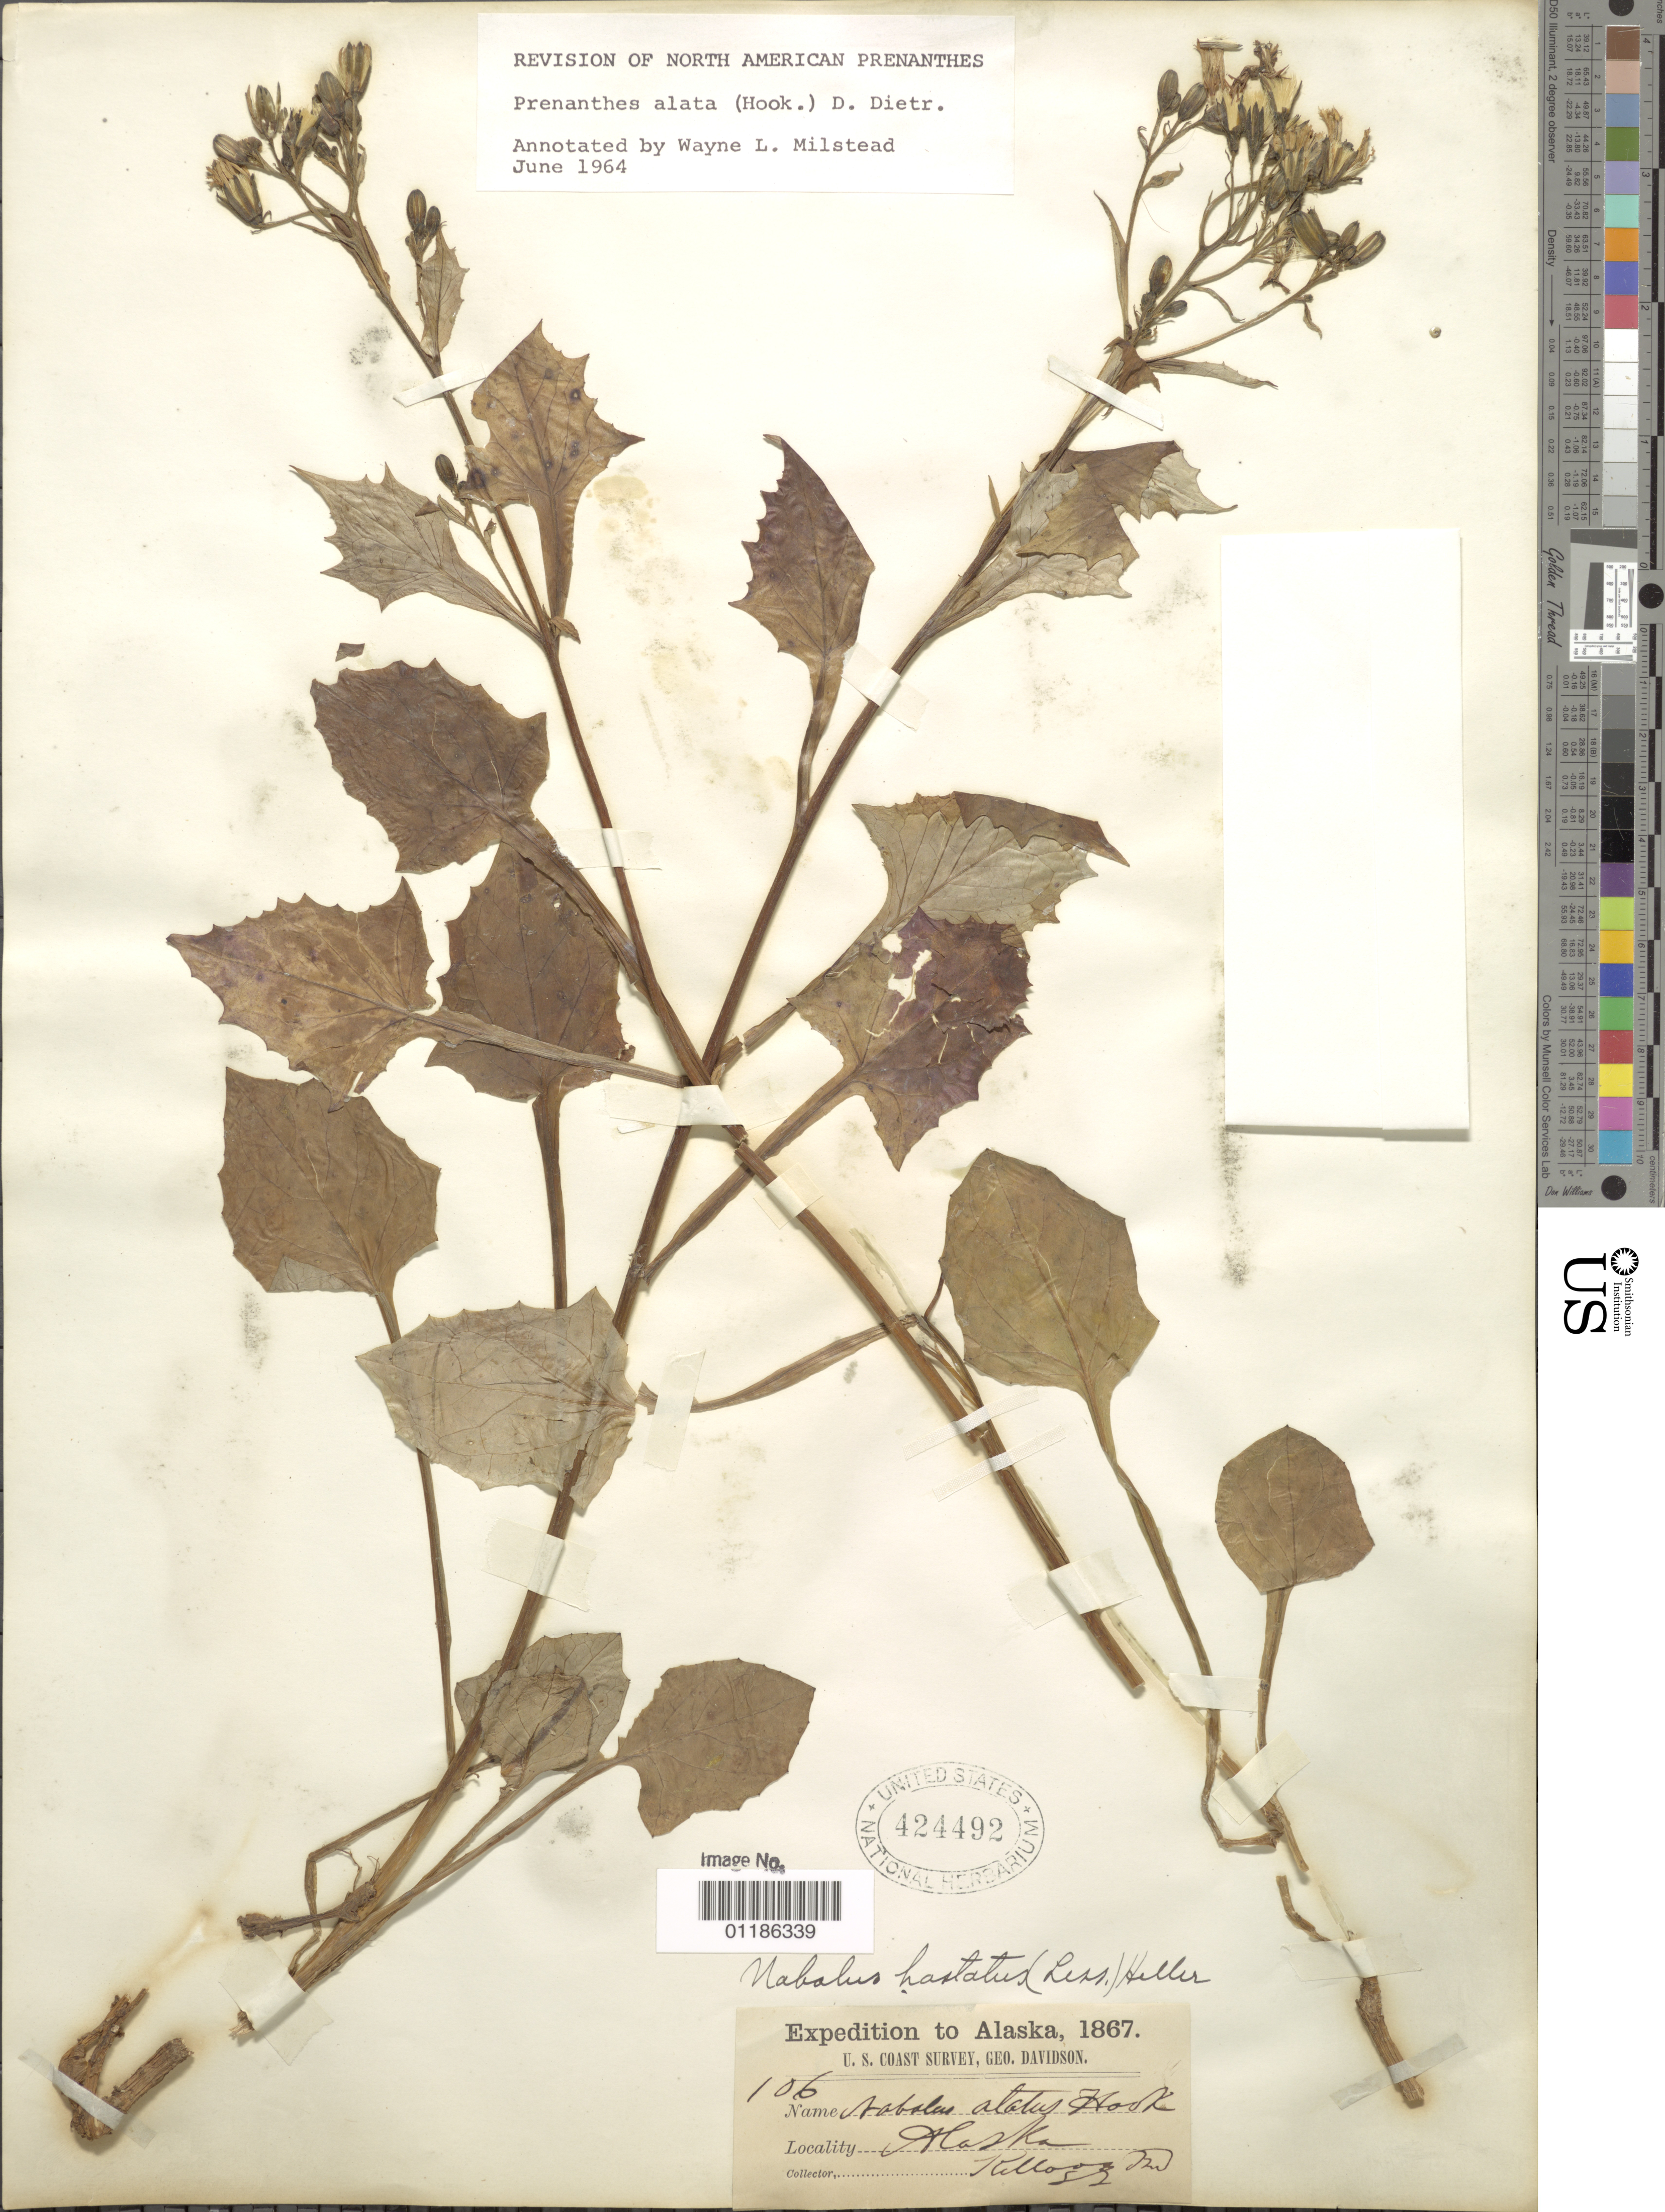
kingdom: Plantae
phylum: Tracheophyta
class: Magnoliopsida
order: Asterales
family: Asteraceae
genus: Nabalus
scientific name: Nabalus alatus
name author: Hook.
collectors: A. Kellogg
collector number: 106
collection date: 1867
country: United States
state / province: Alaska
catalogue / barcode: US 424492